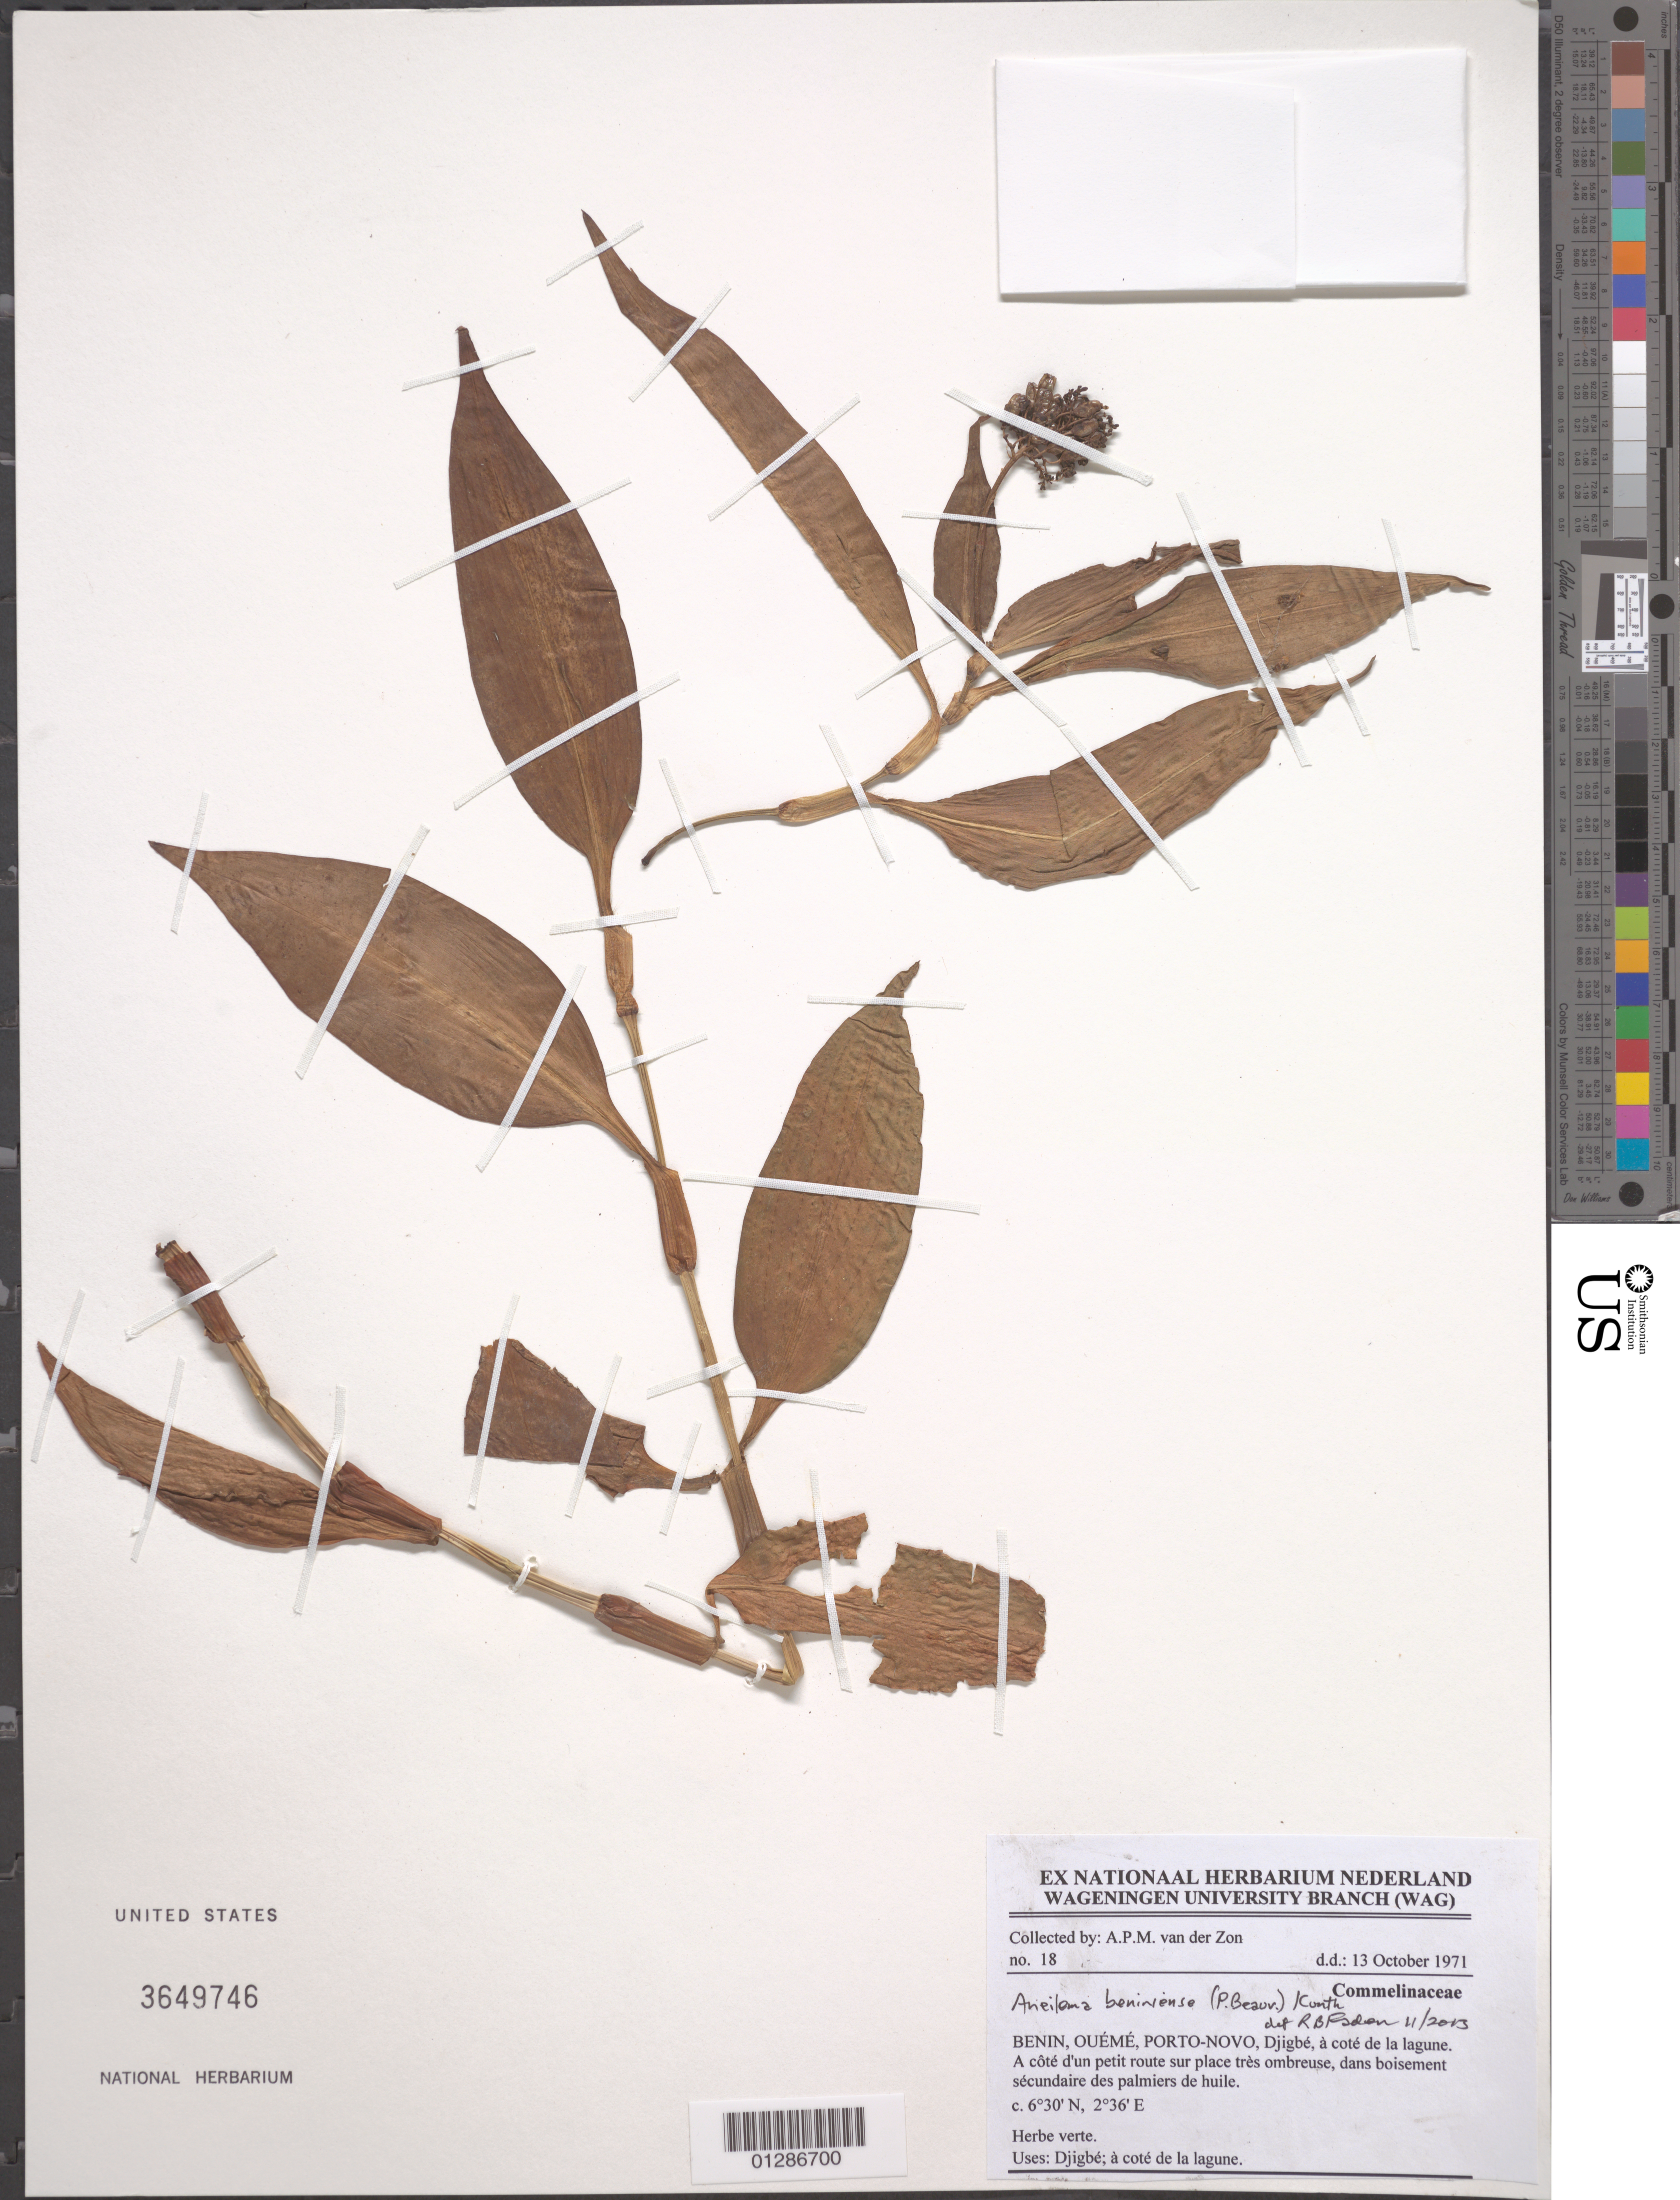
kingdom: Plantae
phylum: Tracheophyta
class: Liliopsida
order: Commelinales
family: Commelinaceae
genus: Aneilema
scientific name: Aneilema beniniense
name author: (P. Beauv.) Kunth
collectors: A. van der Zon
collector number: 18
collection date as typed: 13 Oct 1971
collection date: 1971-10-13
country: Benin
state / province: Oueme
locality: Porto-Novo, Djigbe.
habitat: Herb.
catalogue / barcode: US 3649746